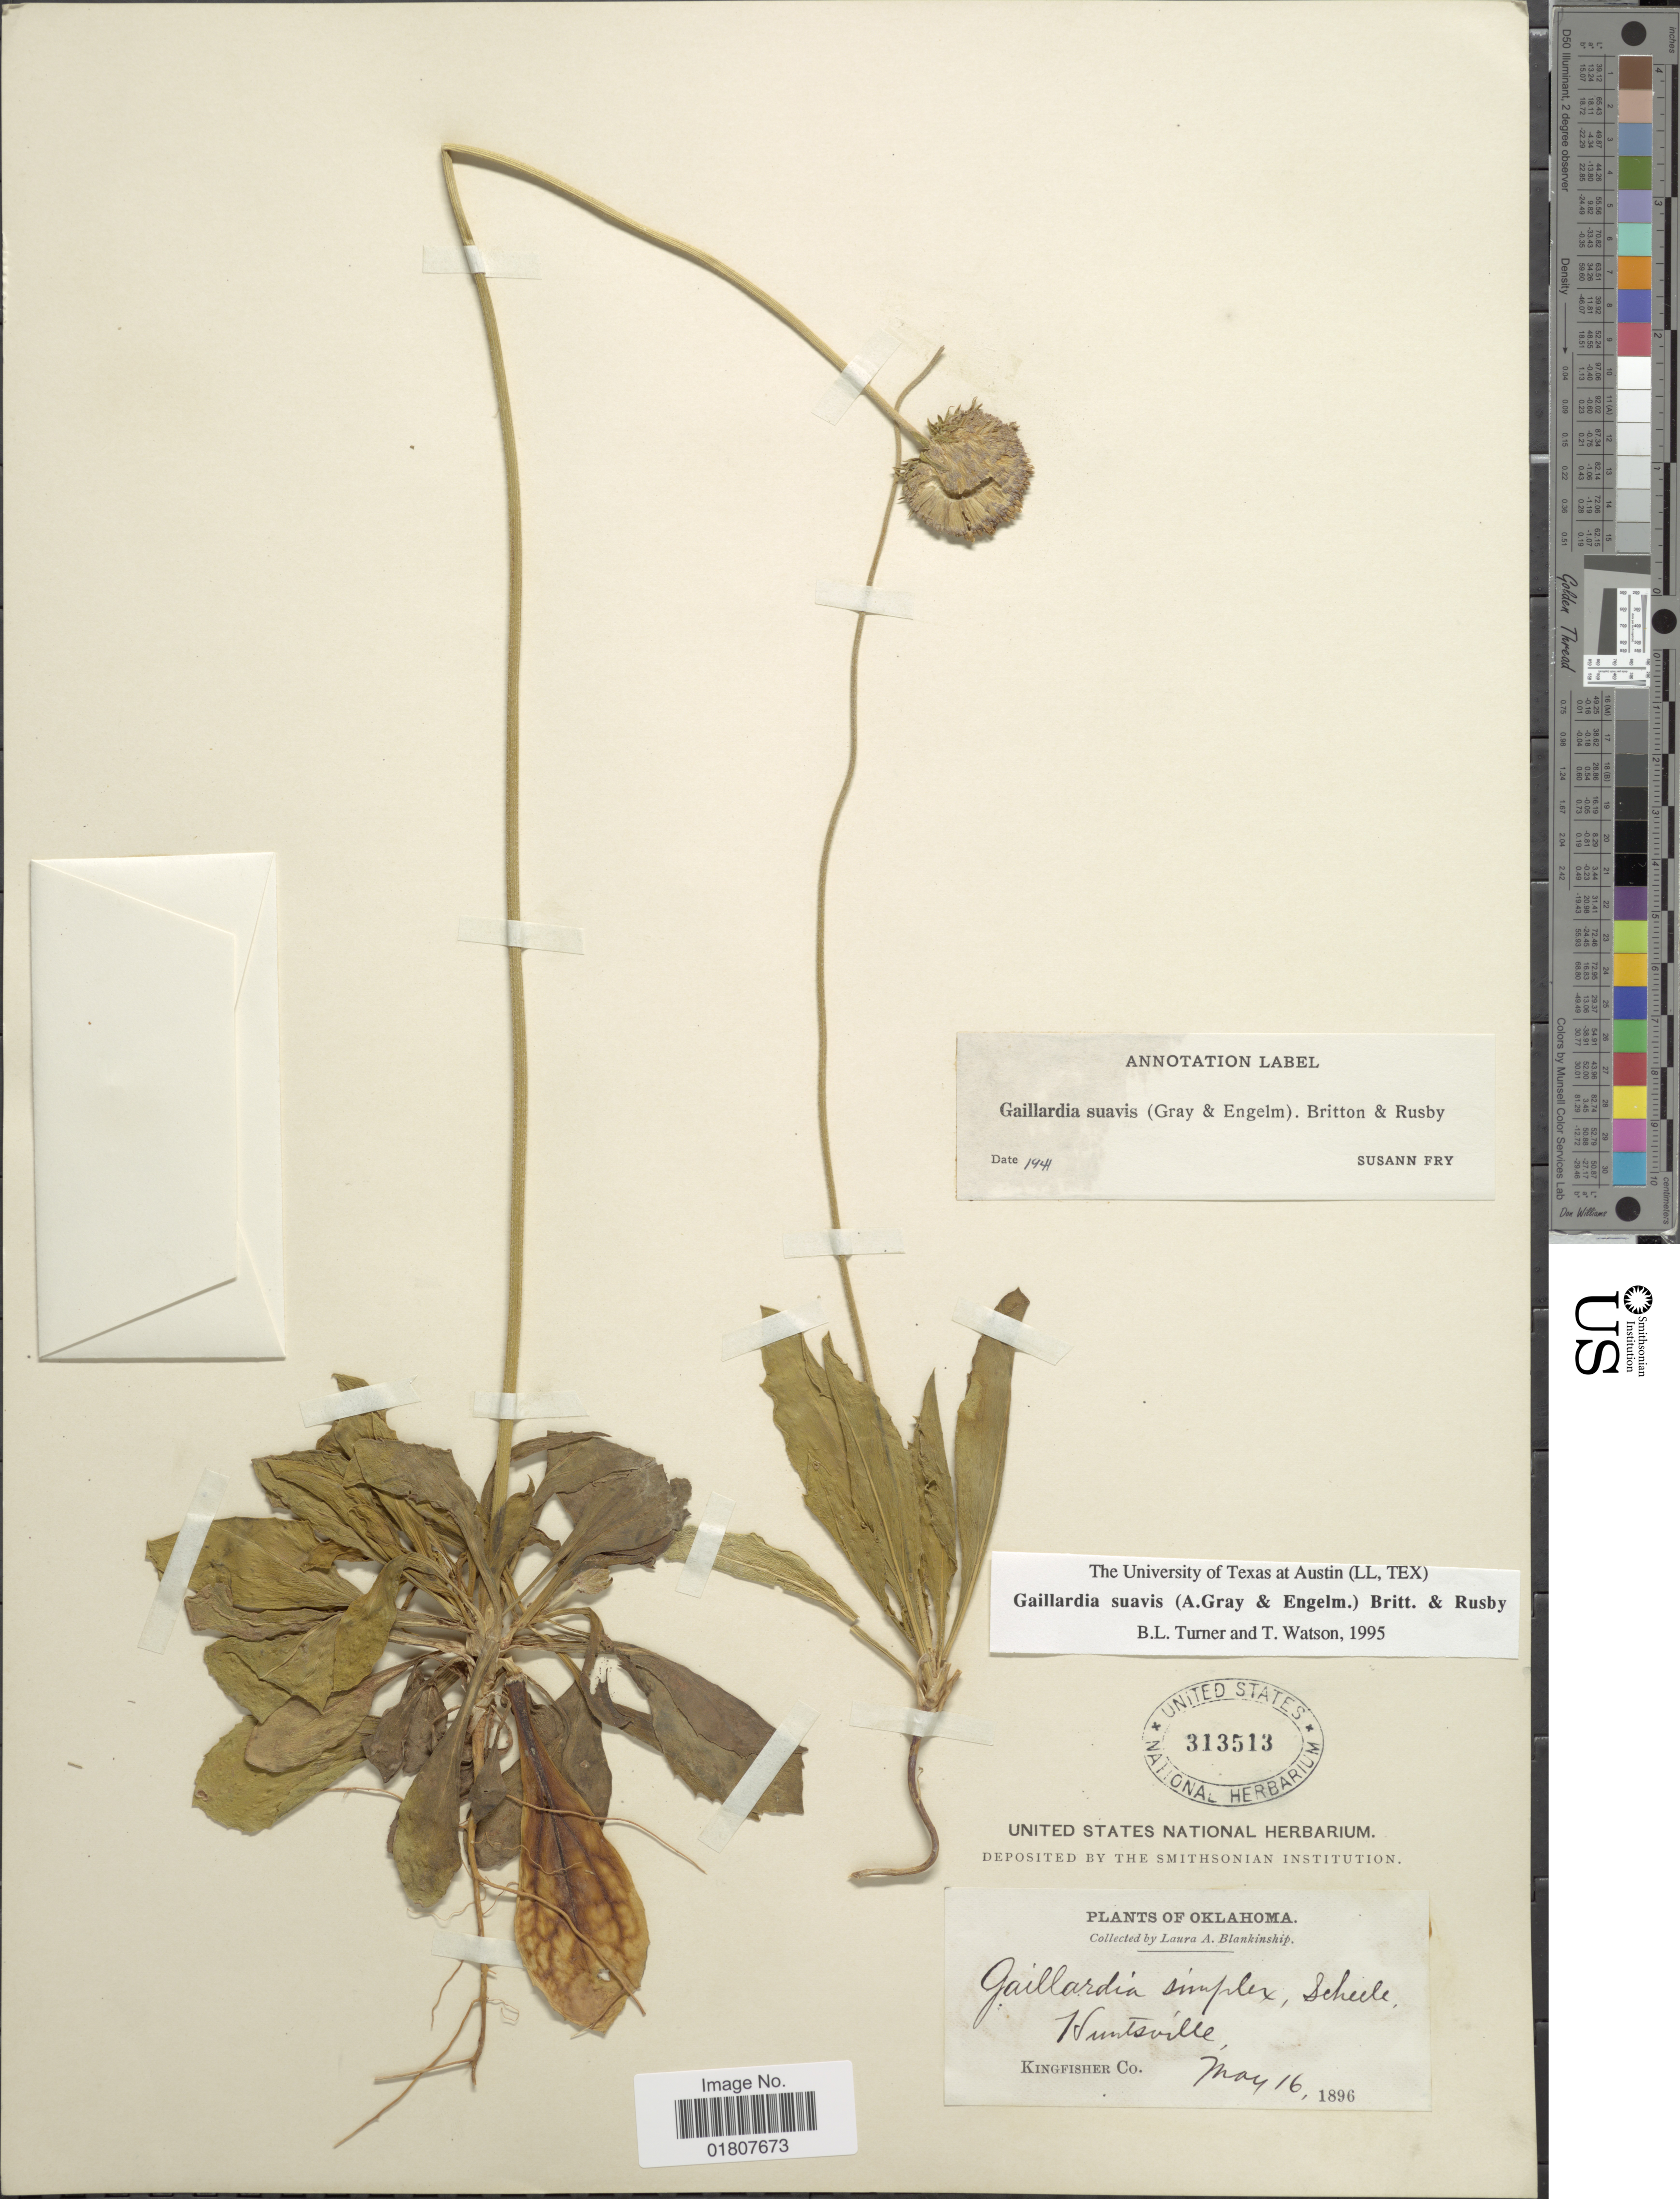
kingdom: Plantae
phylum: Tracheophyta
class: Magnoliopsida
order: Asterales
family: Asteraceae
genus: Gaillardia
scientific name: Gaillardia suavis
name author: (A. Gray & Engelm.) Britton & Rusby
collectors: L. A. Blankinship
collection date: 1896-05-16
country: United States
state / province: Oklahoma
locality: Huntsville, Kingfisher Co.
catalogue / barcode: US 313513